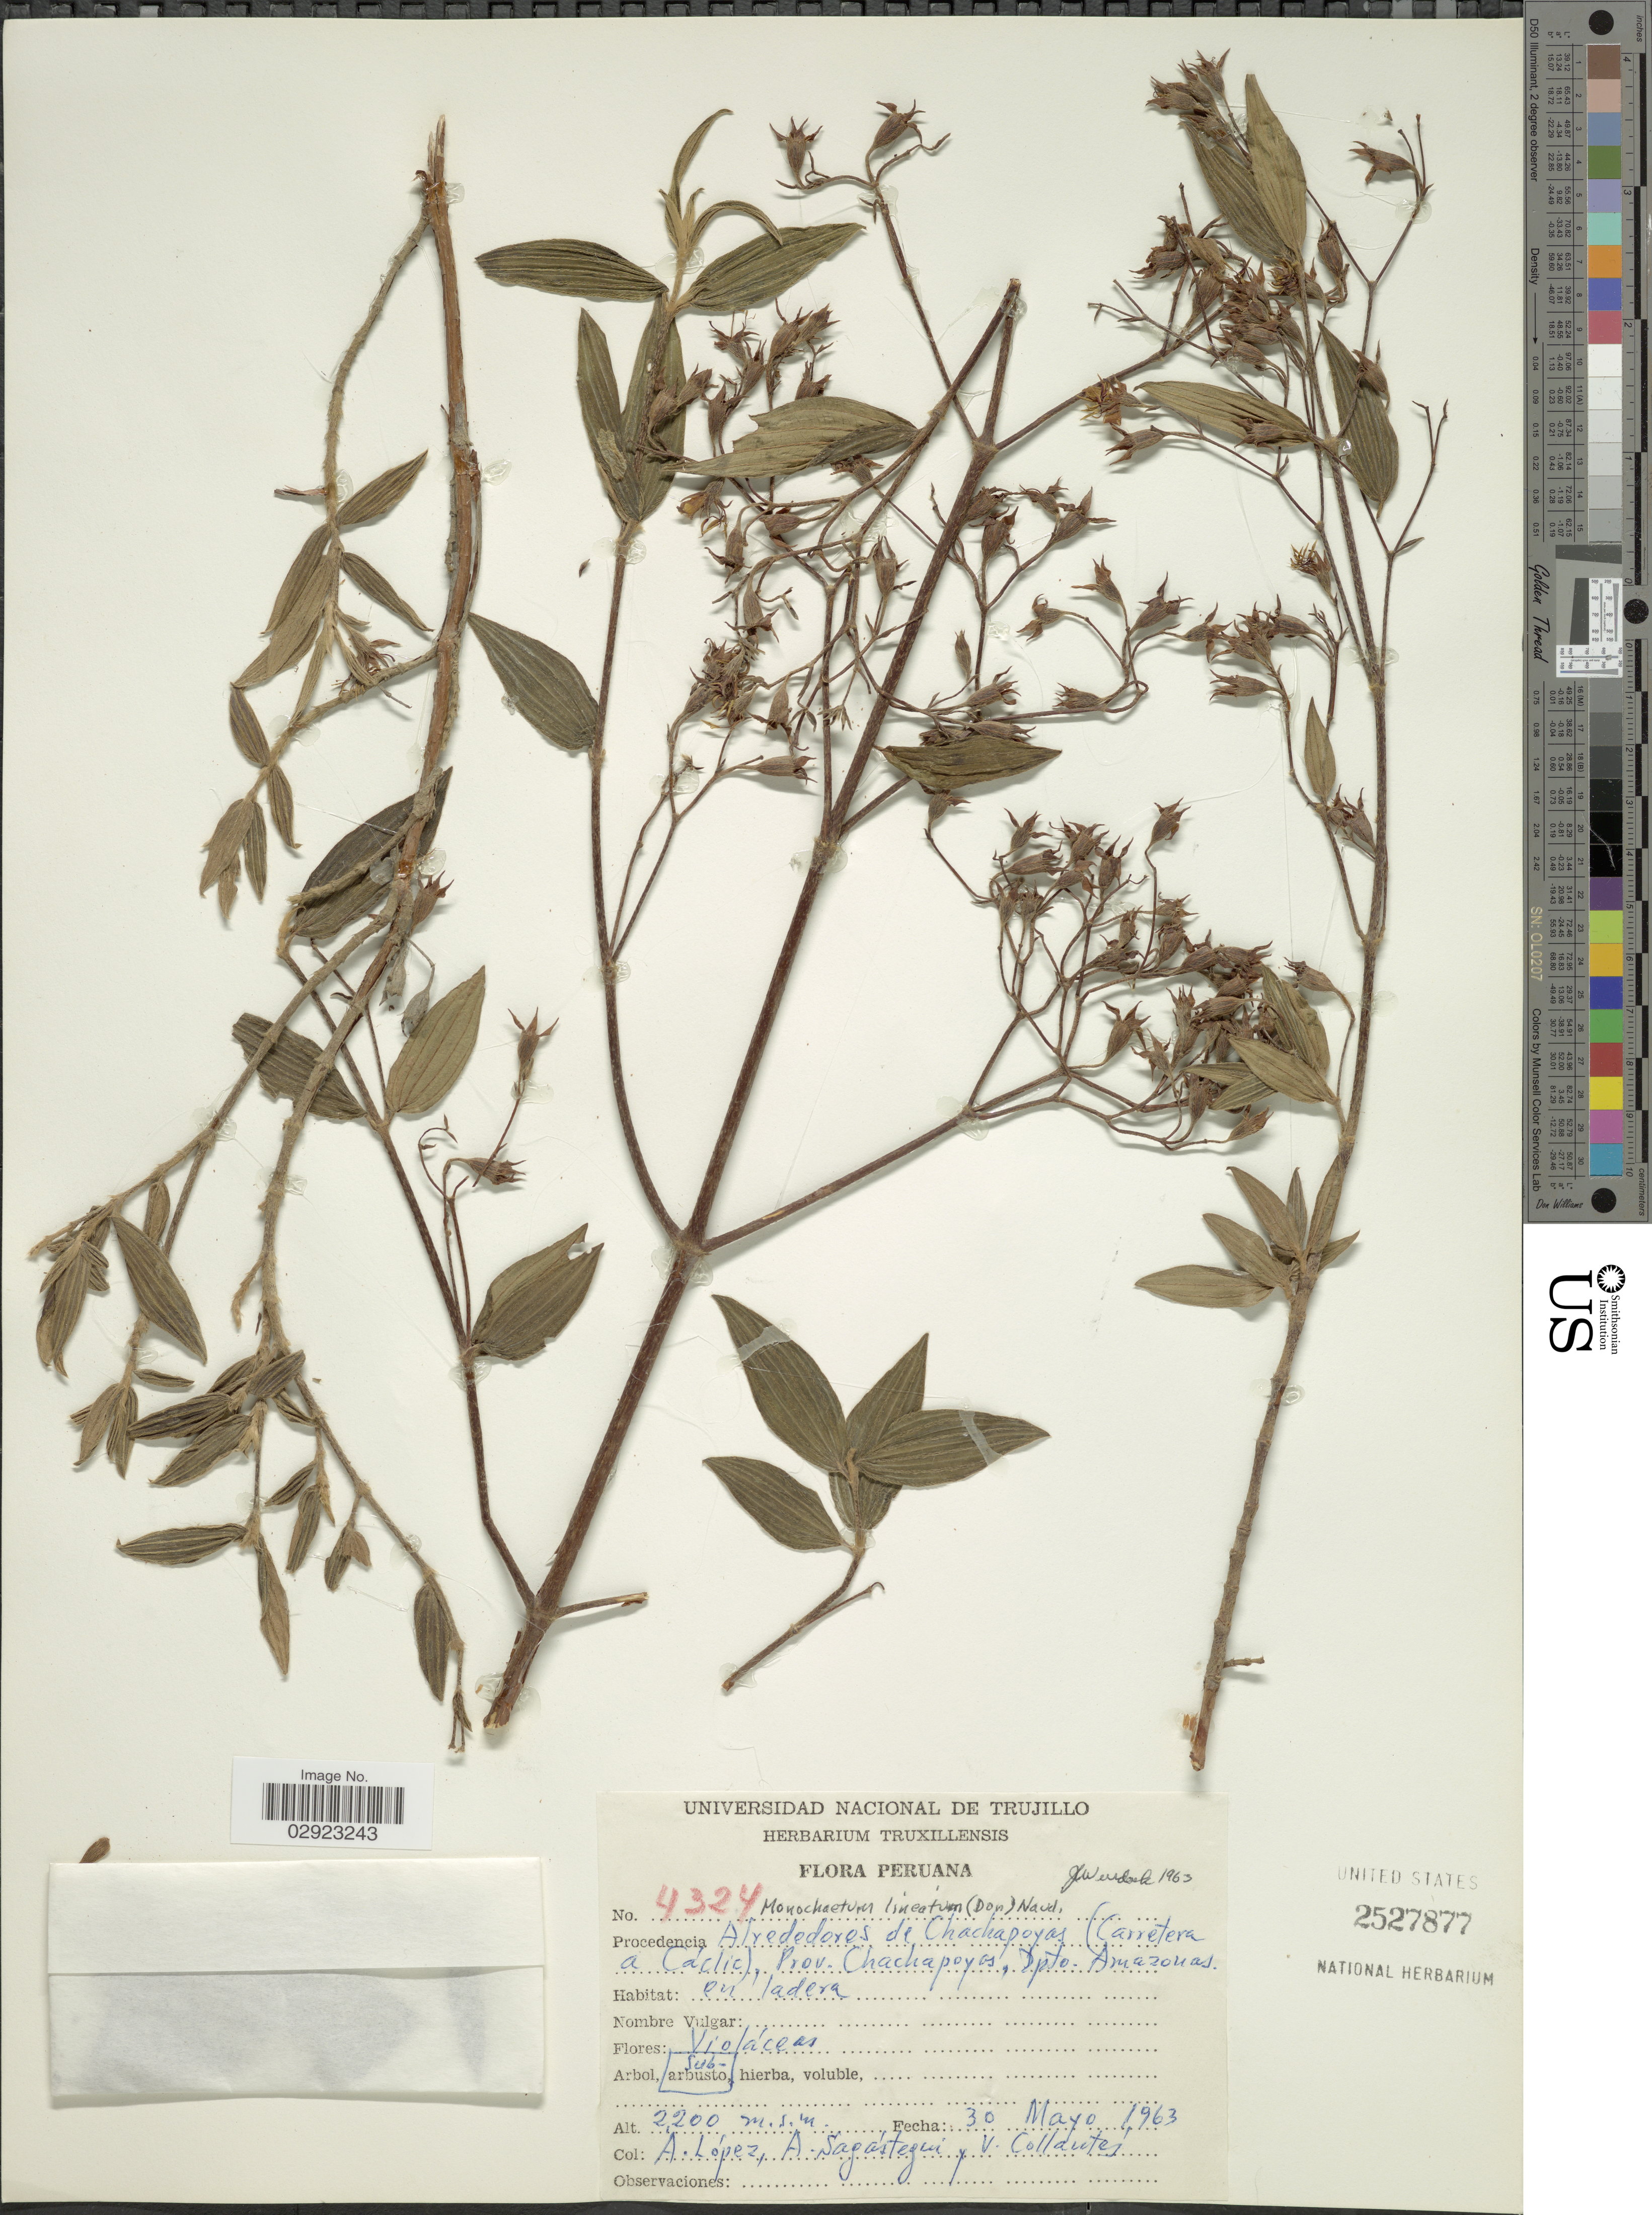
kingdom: Plantae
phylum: Tracheophyta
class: Magnoliopsida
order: Myrtales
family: Melastomataceae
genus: Monochaetum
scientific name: Monochaetum lineatum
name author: (D. Don) Naudin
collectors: A. López, A. Sagastegui & V. Collantes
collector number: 4324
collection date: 1963-05-30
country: Peru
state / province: Amazonas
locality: Procedencia Alrededores de Chachapoyas (Carretera a Cáclic), Prov. Chachapoya, Dpto. Amazonas.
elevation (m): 2200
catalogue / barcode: US 2527877